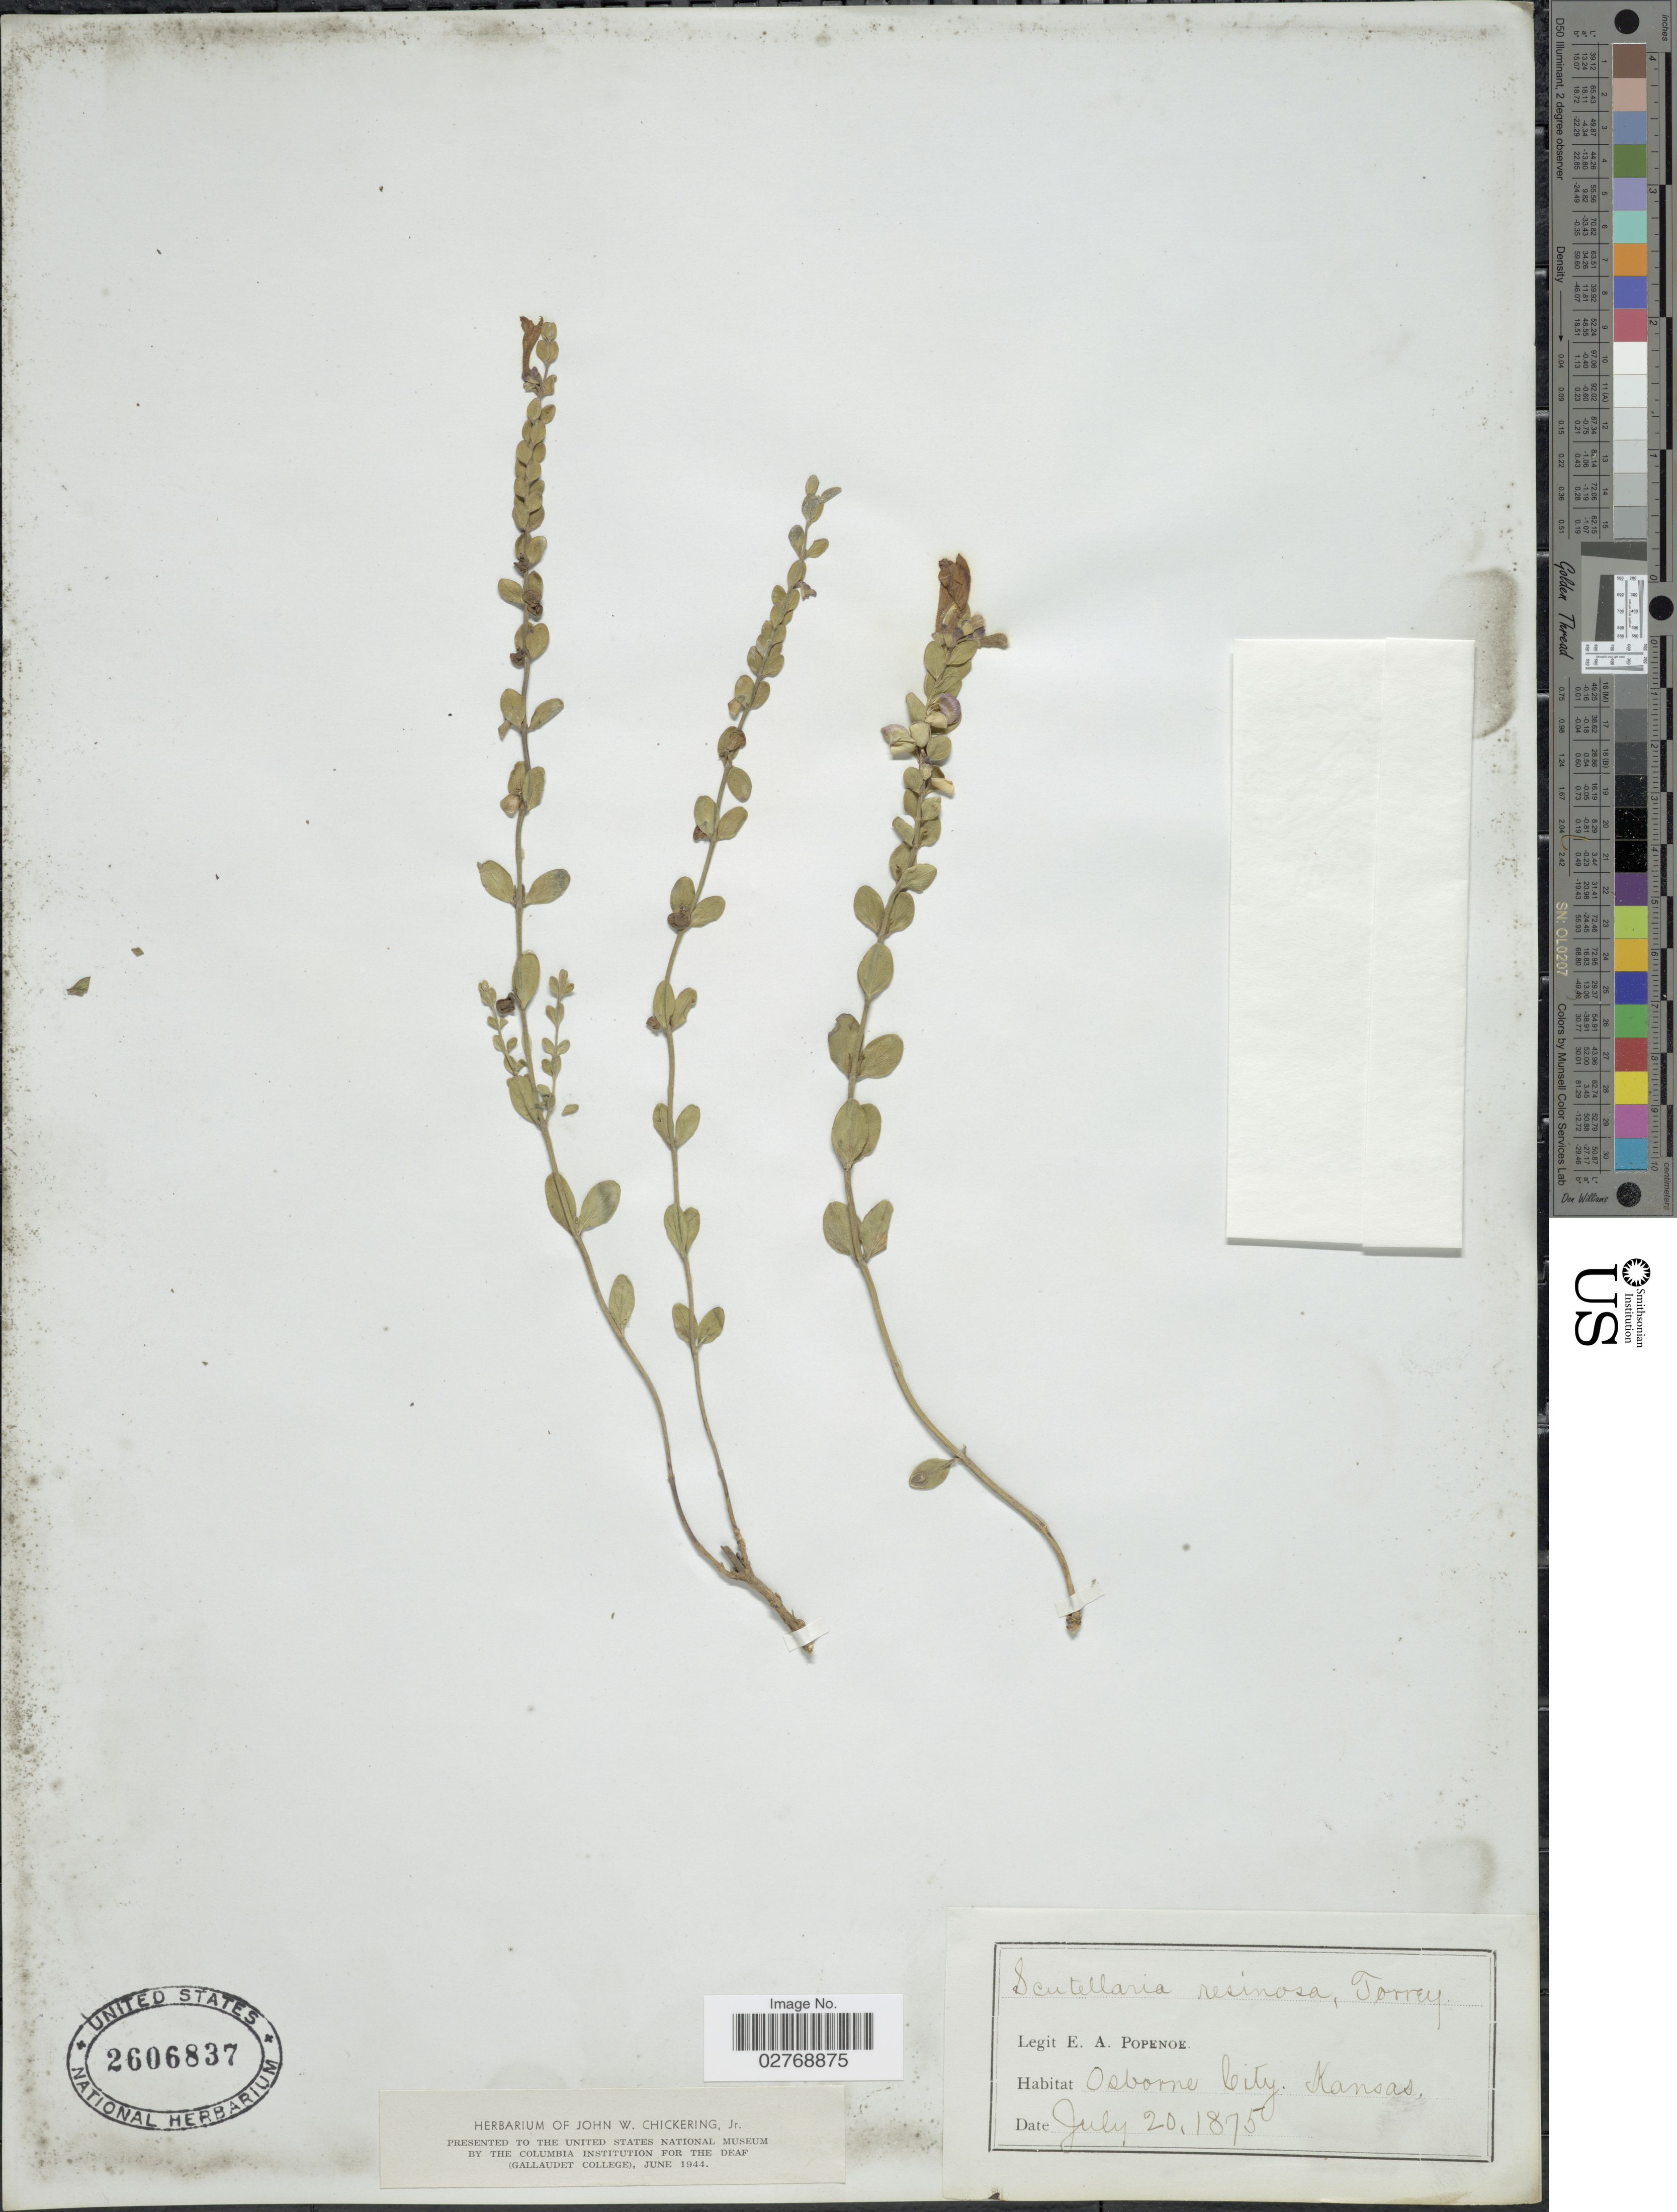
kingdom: Plantae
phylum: Tracheophyta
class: Magnoliopsida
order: Lamiales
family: Lamiaceae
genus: Scutellaria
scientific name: Scutellaria resinosa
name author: Torr.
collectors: E. A. Popenoe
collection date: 1875-07-20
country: United States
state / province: Kansas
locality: Osborne City.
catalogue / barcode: US 2060837